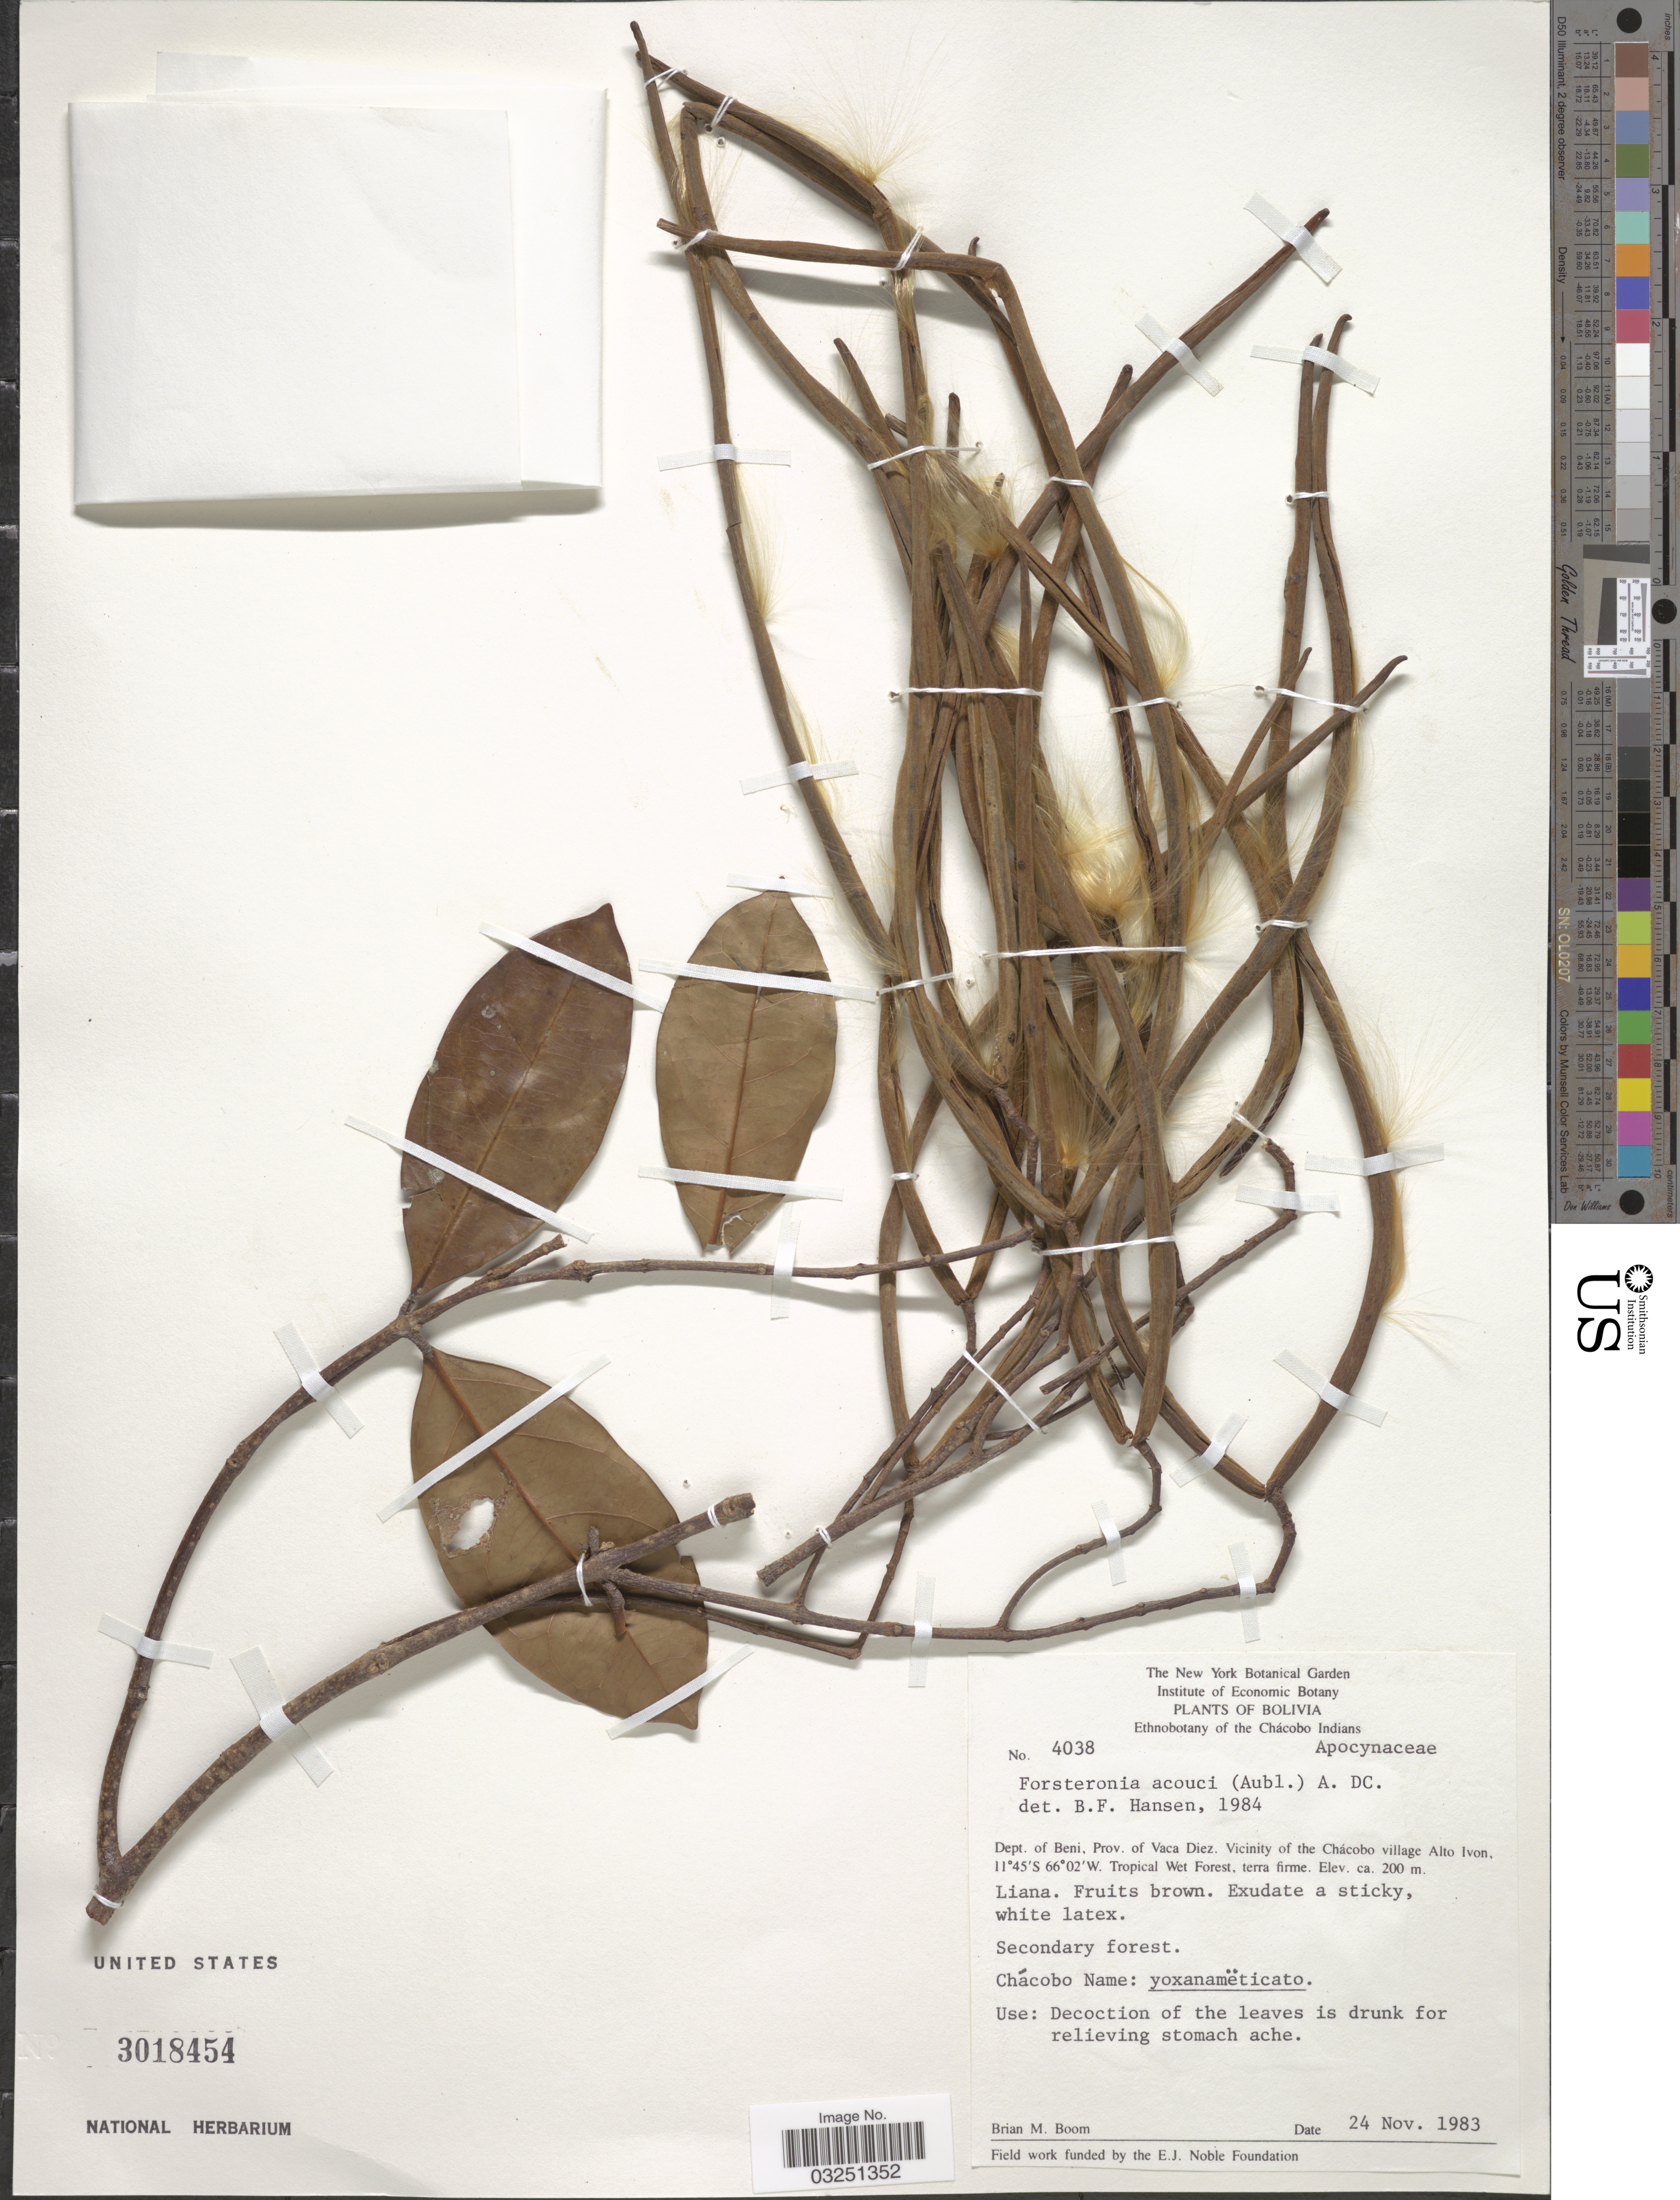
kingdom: Plantae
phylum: Tracheophyta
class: Magnoliopsida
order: Gentianales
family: Apocynaceae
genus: Forsteronia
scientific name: Forsteronia acouci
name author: (Aubl.) A. DC.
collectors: B. M. Boom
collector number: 4038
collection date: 1983-11-24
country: Bolivia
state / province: Beni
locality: Dept. of Beni, Prov. of Vaca Diez. Vicinity of the Chácobo village to Alto Ivon. Tropical Wet Forest, terra firme.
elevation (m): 200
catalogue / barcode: US 3018454